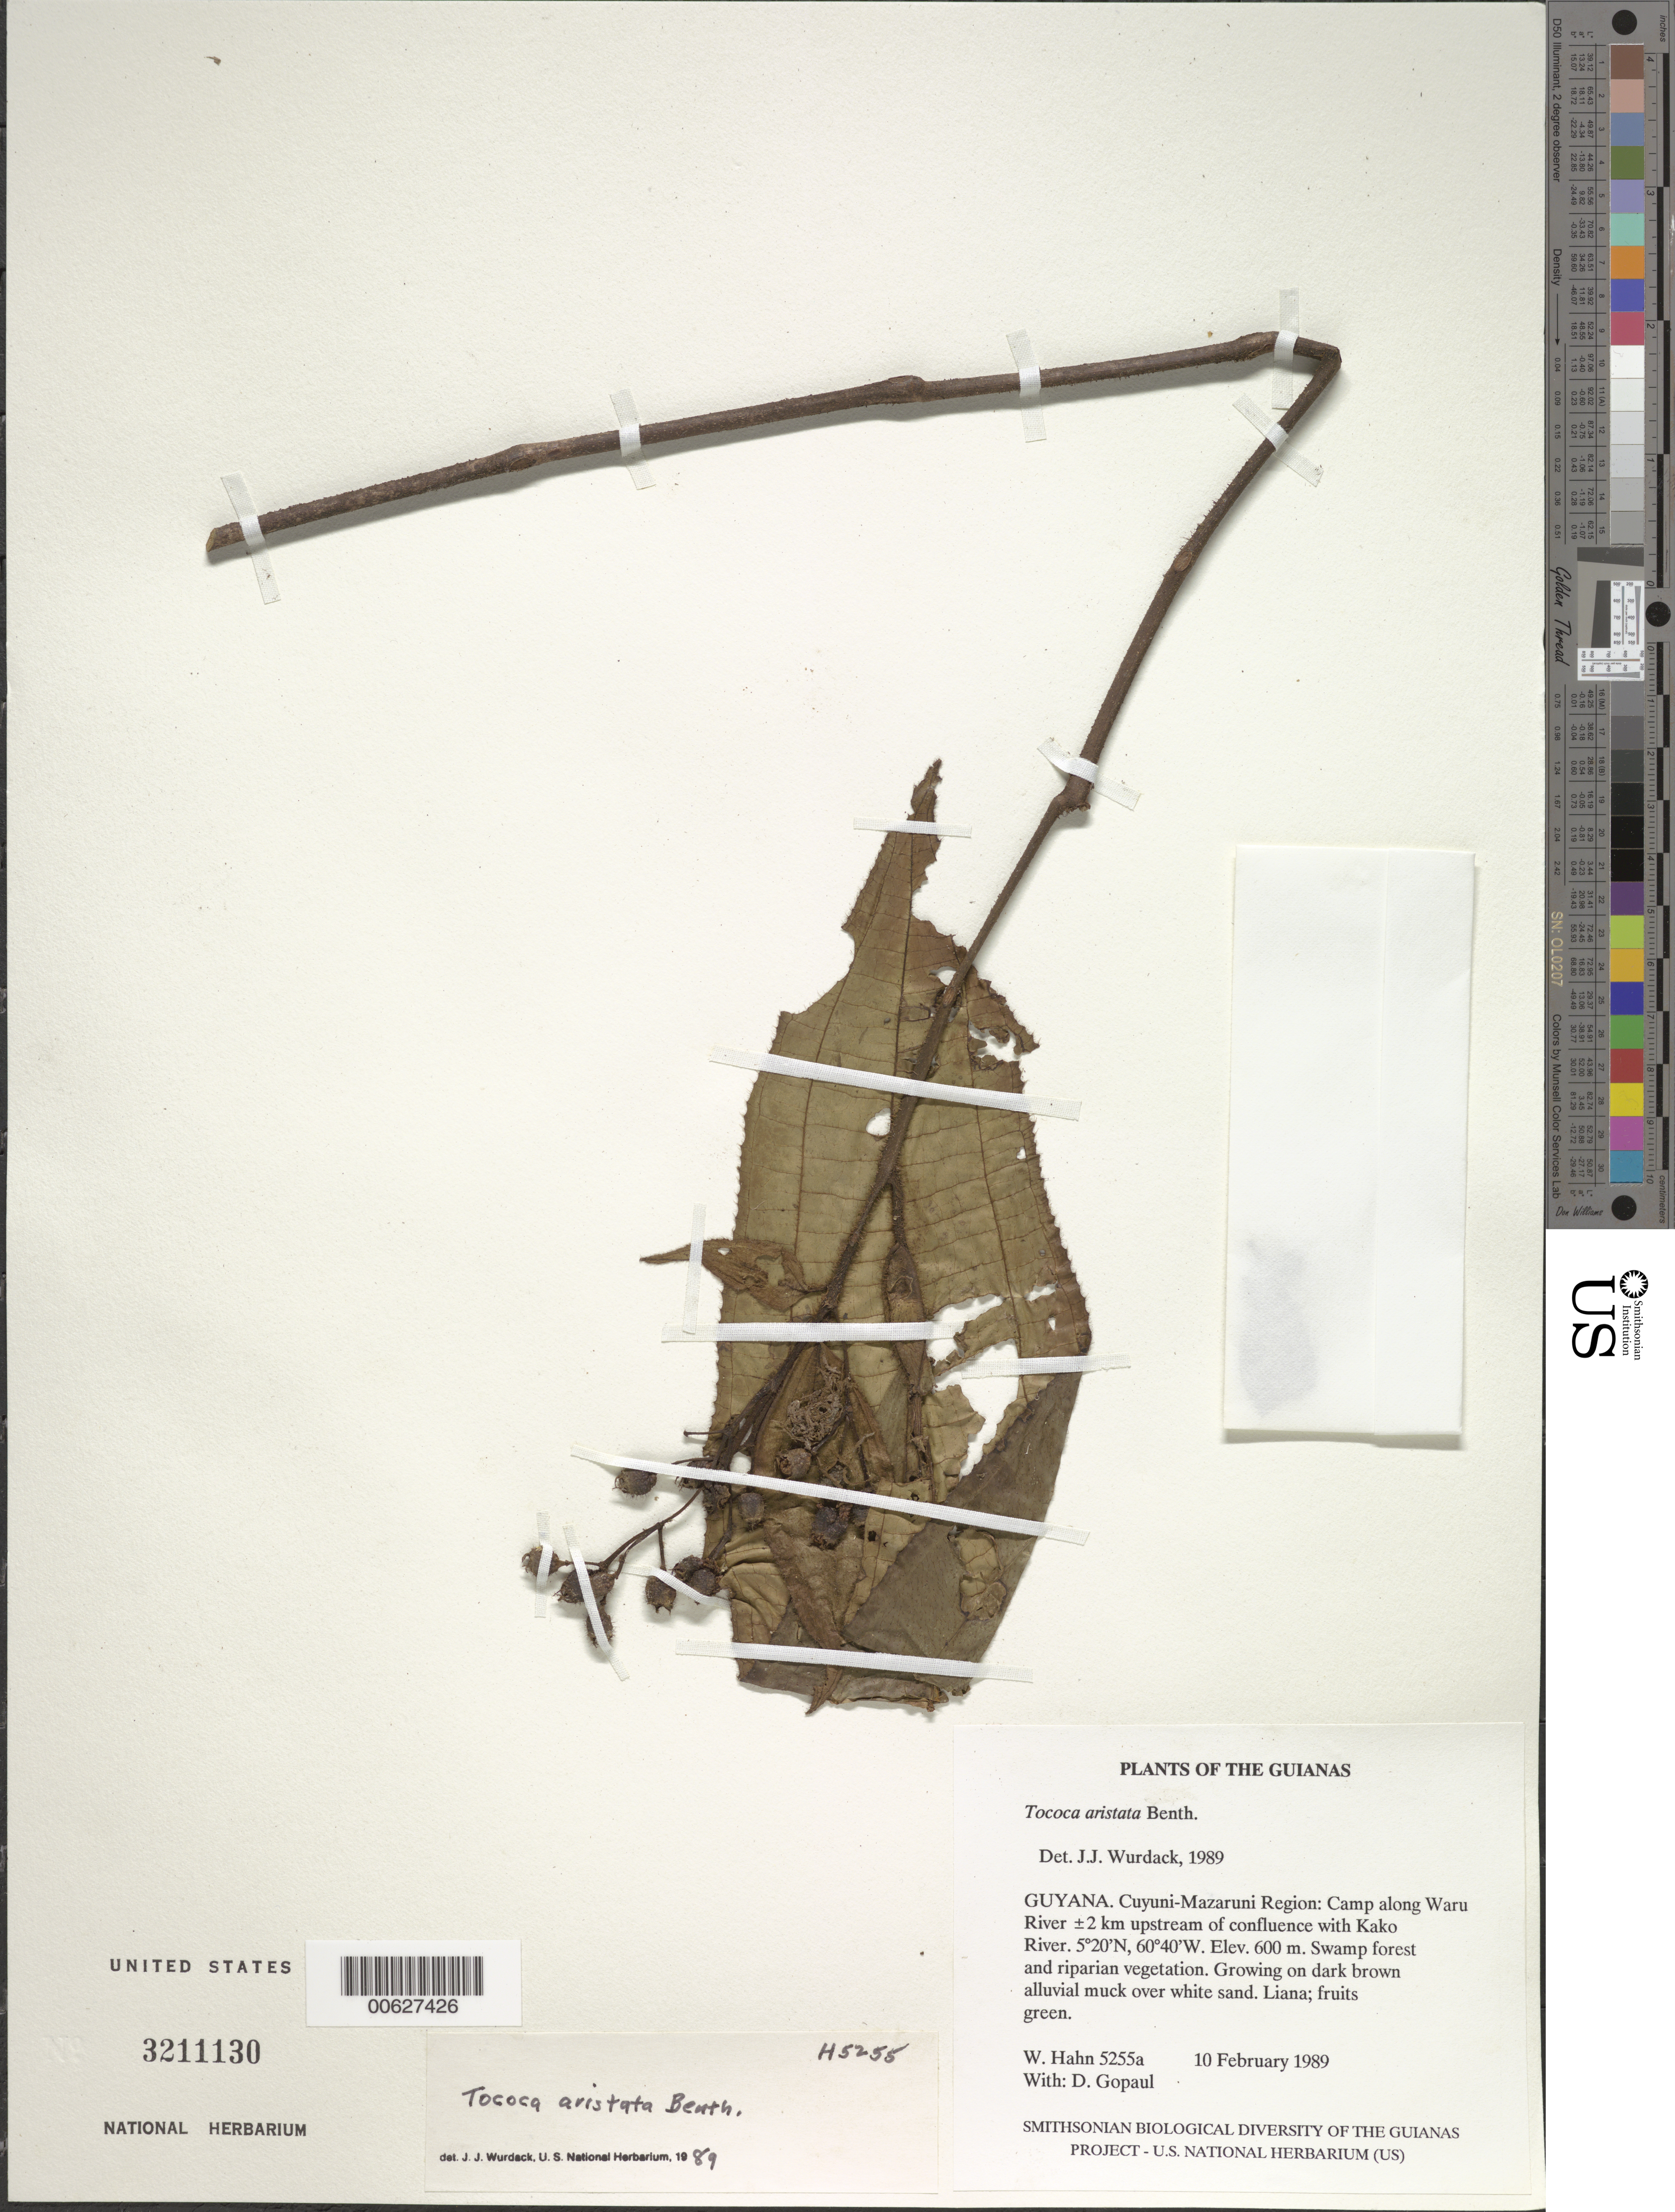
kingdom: Plantae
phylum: Tracheophyta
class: Magnoliopsida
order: Myrtales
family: Melastomataceae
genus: Tococa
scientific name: Tococa aristata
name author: Benth.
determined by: Wurdack, John J., (US), US (UNITED STATES)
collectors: W. Hahn & D. Gopaul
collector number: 5255 a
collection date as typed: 10 February 1989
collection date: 1989-02-10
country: Guyana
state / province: Cuyuni-Mazaruni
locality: Camp along Waruma River ±2 km upstream of confluence with Kako River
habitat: Swamp forest and Riparian vegetation Growing on dark brown alluvial muck over white sand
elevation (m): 600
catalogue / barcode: US 3211130